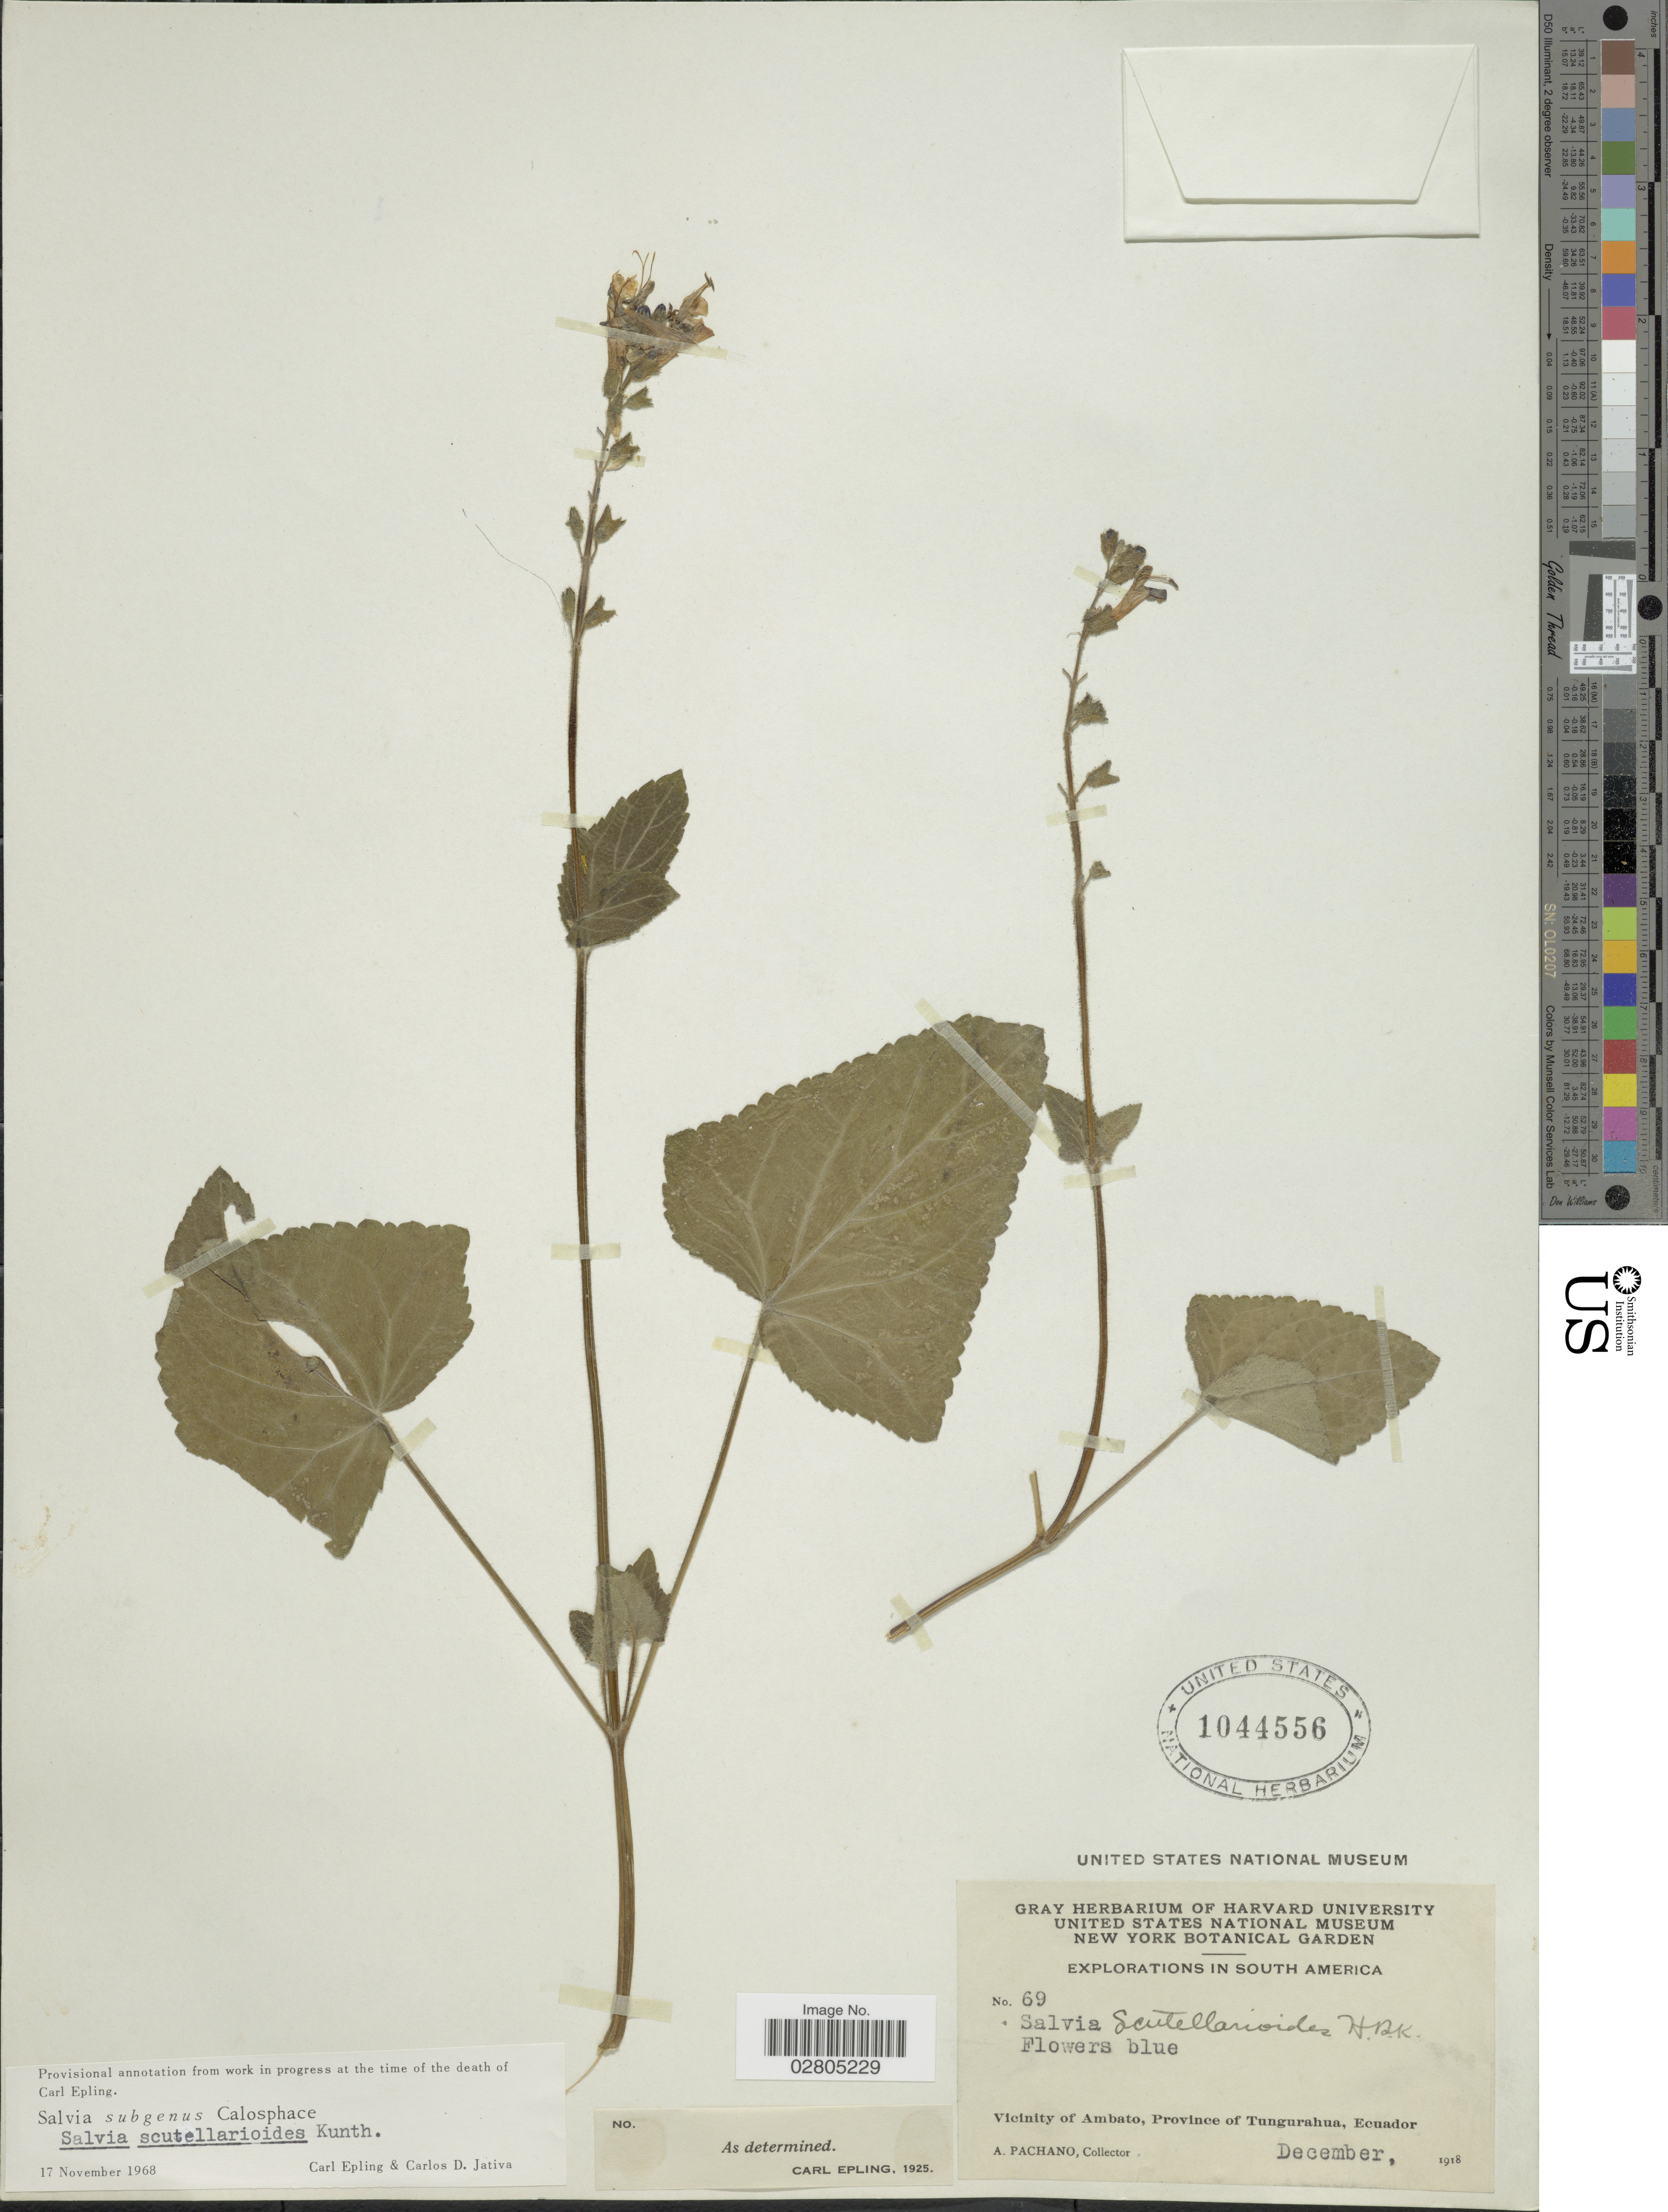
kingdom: Plantae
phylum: Tracheophyta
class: Magnoliopsida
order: Lamiales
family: Lamiaceae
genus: Salvia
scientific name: Salvia scutellarioides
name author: Kunth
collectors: A. Pachano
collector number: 69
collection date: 1918-12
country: Ecuador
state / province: Tungurahua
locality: Vicinity of Ambato.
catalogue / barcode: US 1044556